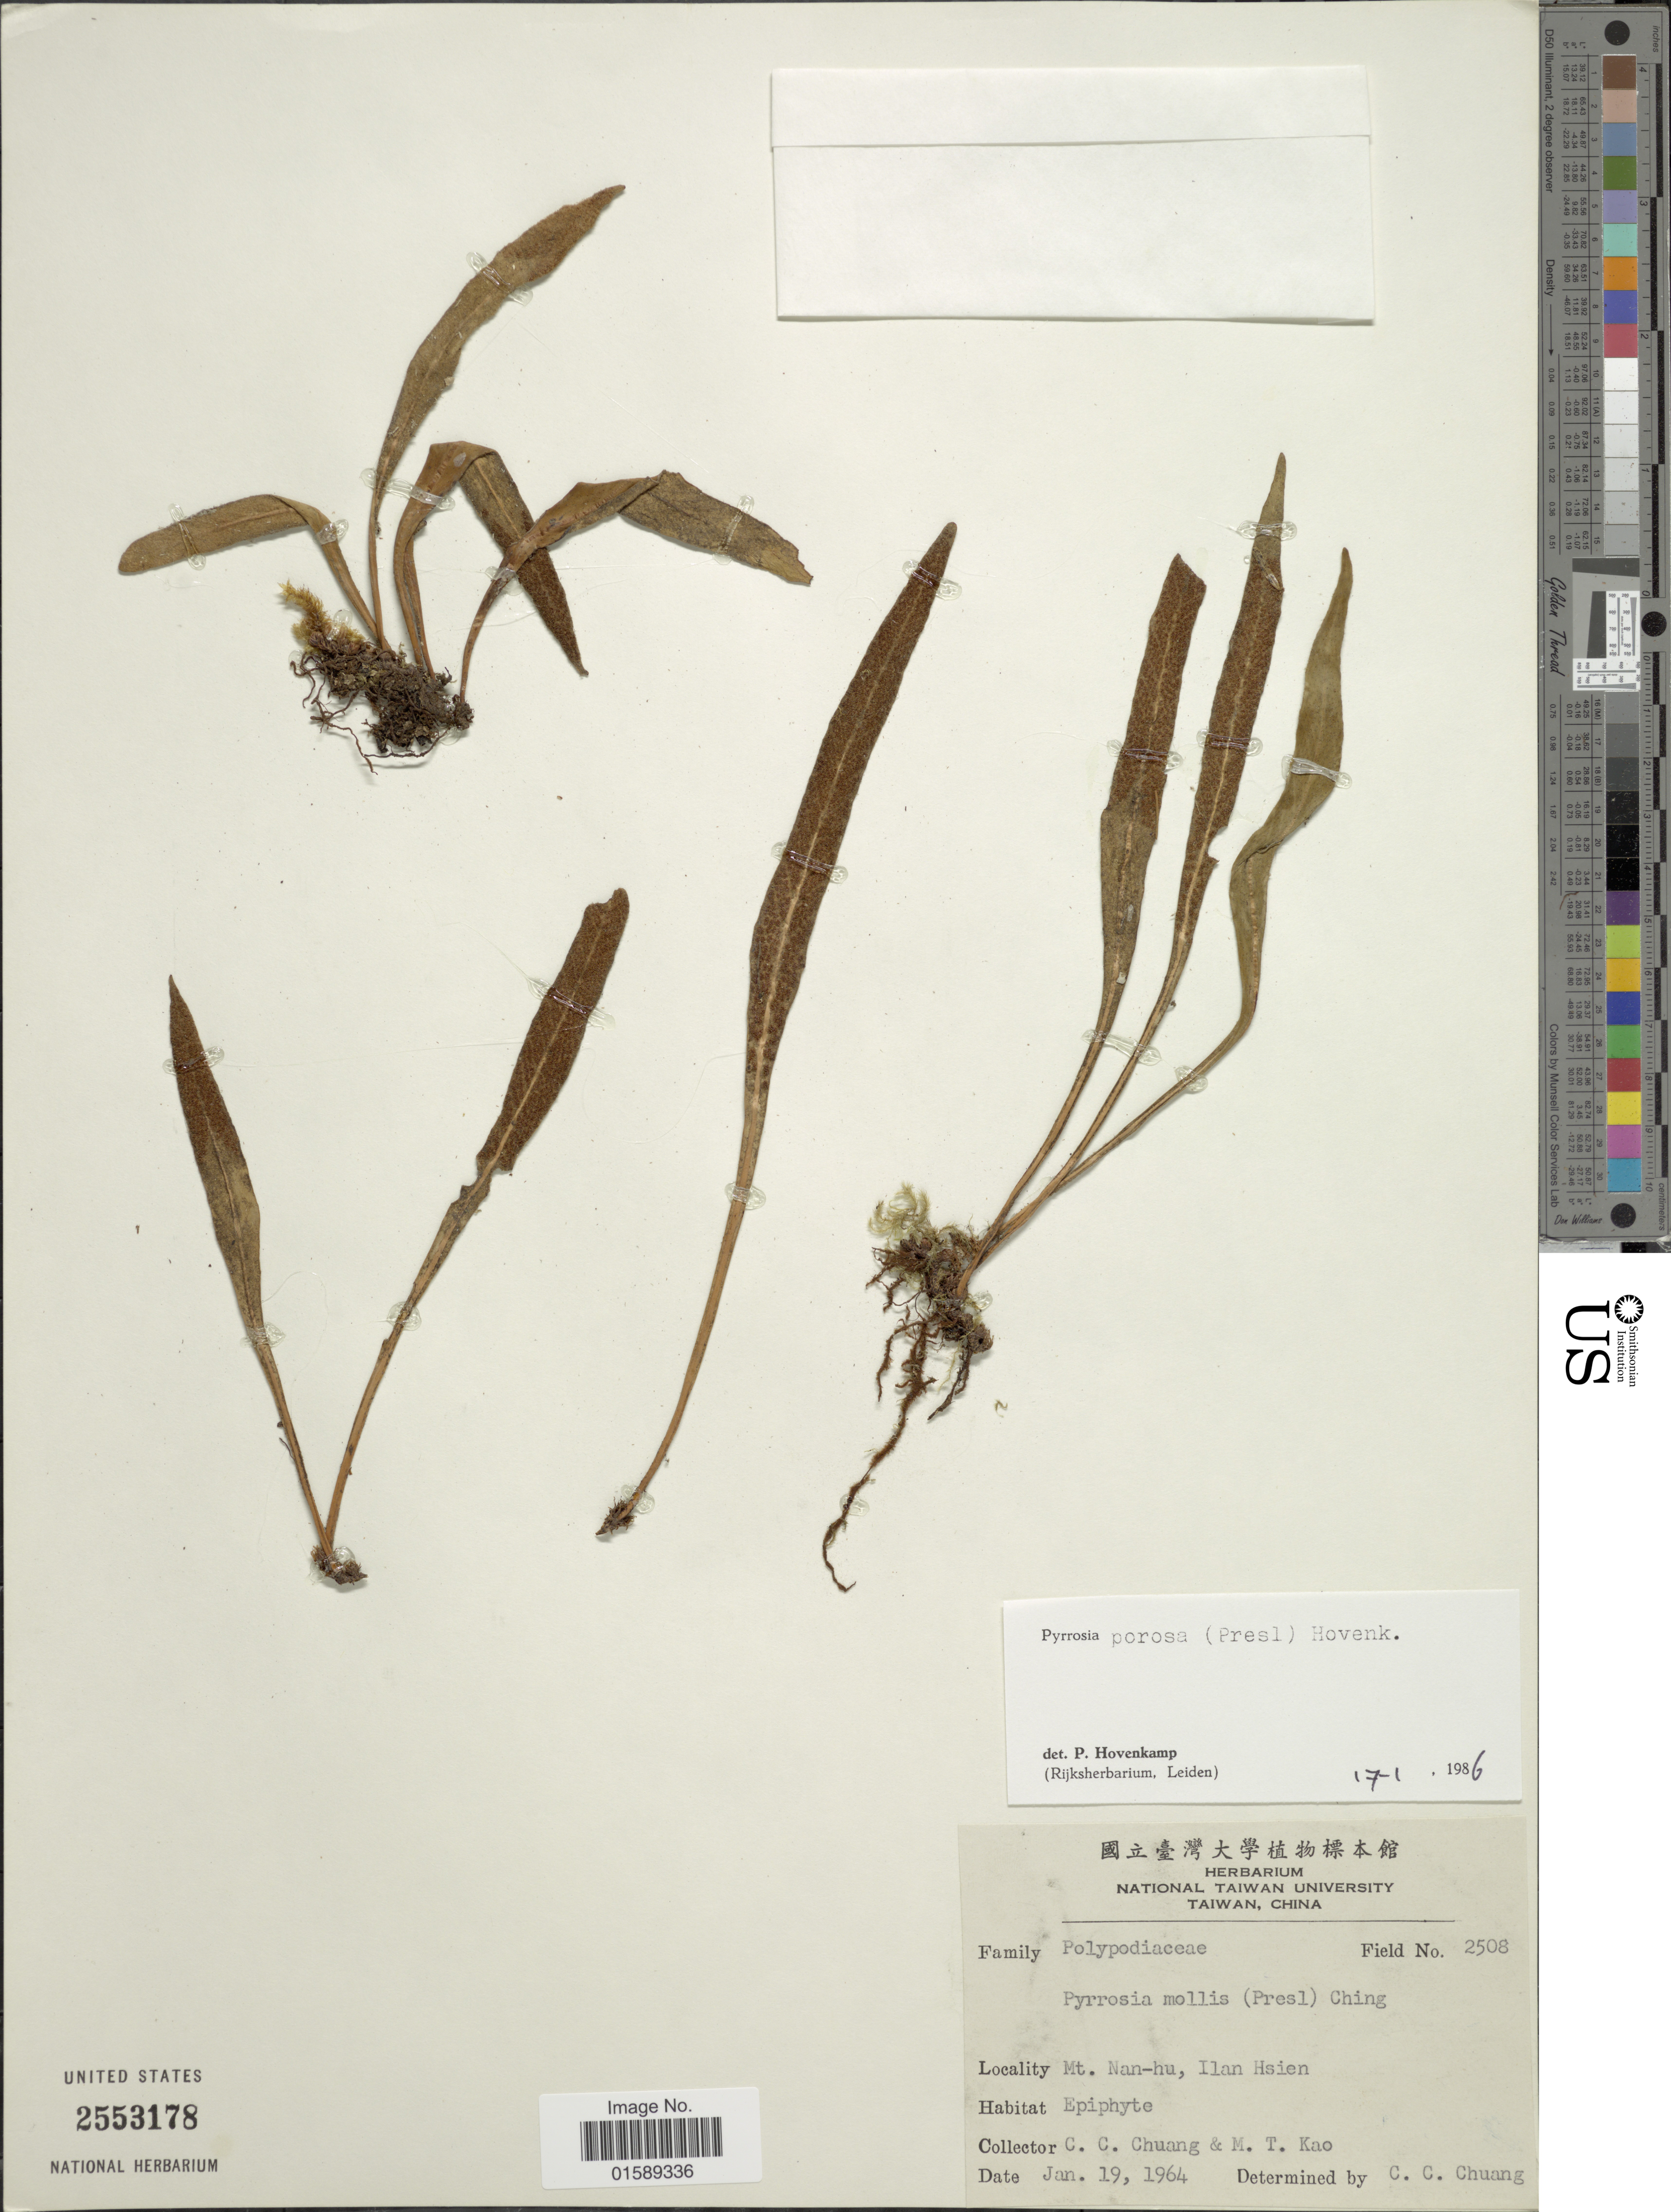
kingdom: Plantae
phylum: Tracheophyta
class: Polypodiopsida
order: Polypodiales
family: Polypodiaceae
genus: Pyrrosia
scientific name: Pyrrosia porosa var. porosa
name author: (C. Presl) Hovenkamp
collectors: C. C. Chuang & M. T. Kao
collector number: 2508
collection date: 1964-01-19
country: Taiwan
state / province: Ilan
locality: Mt. Nan-hu, Ilan Hsien.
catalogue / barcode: US 2553178